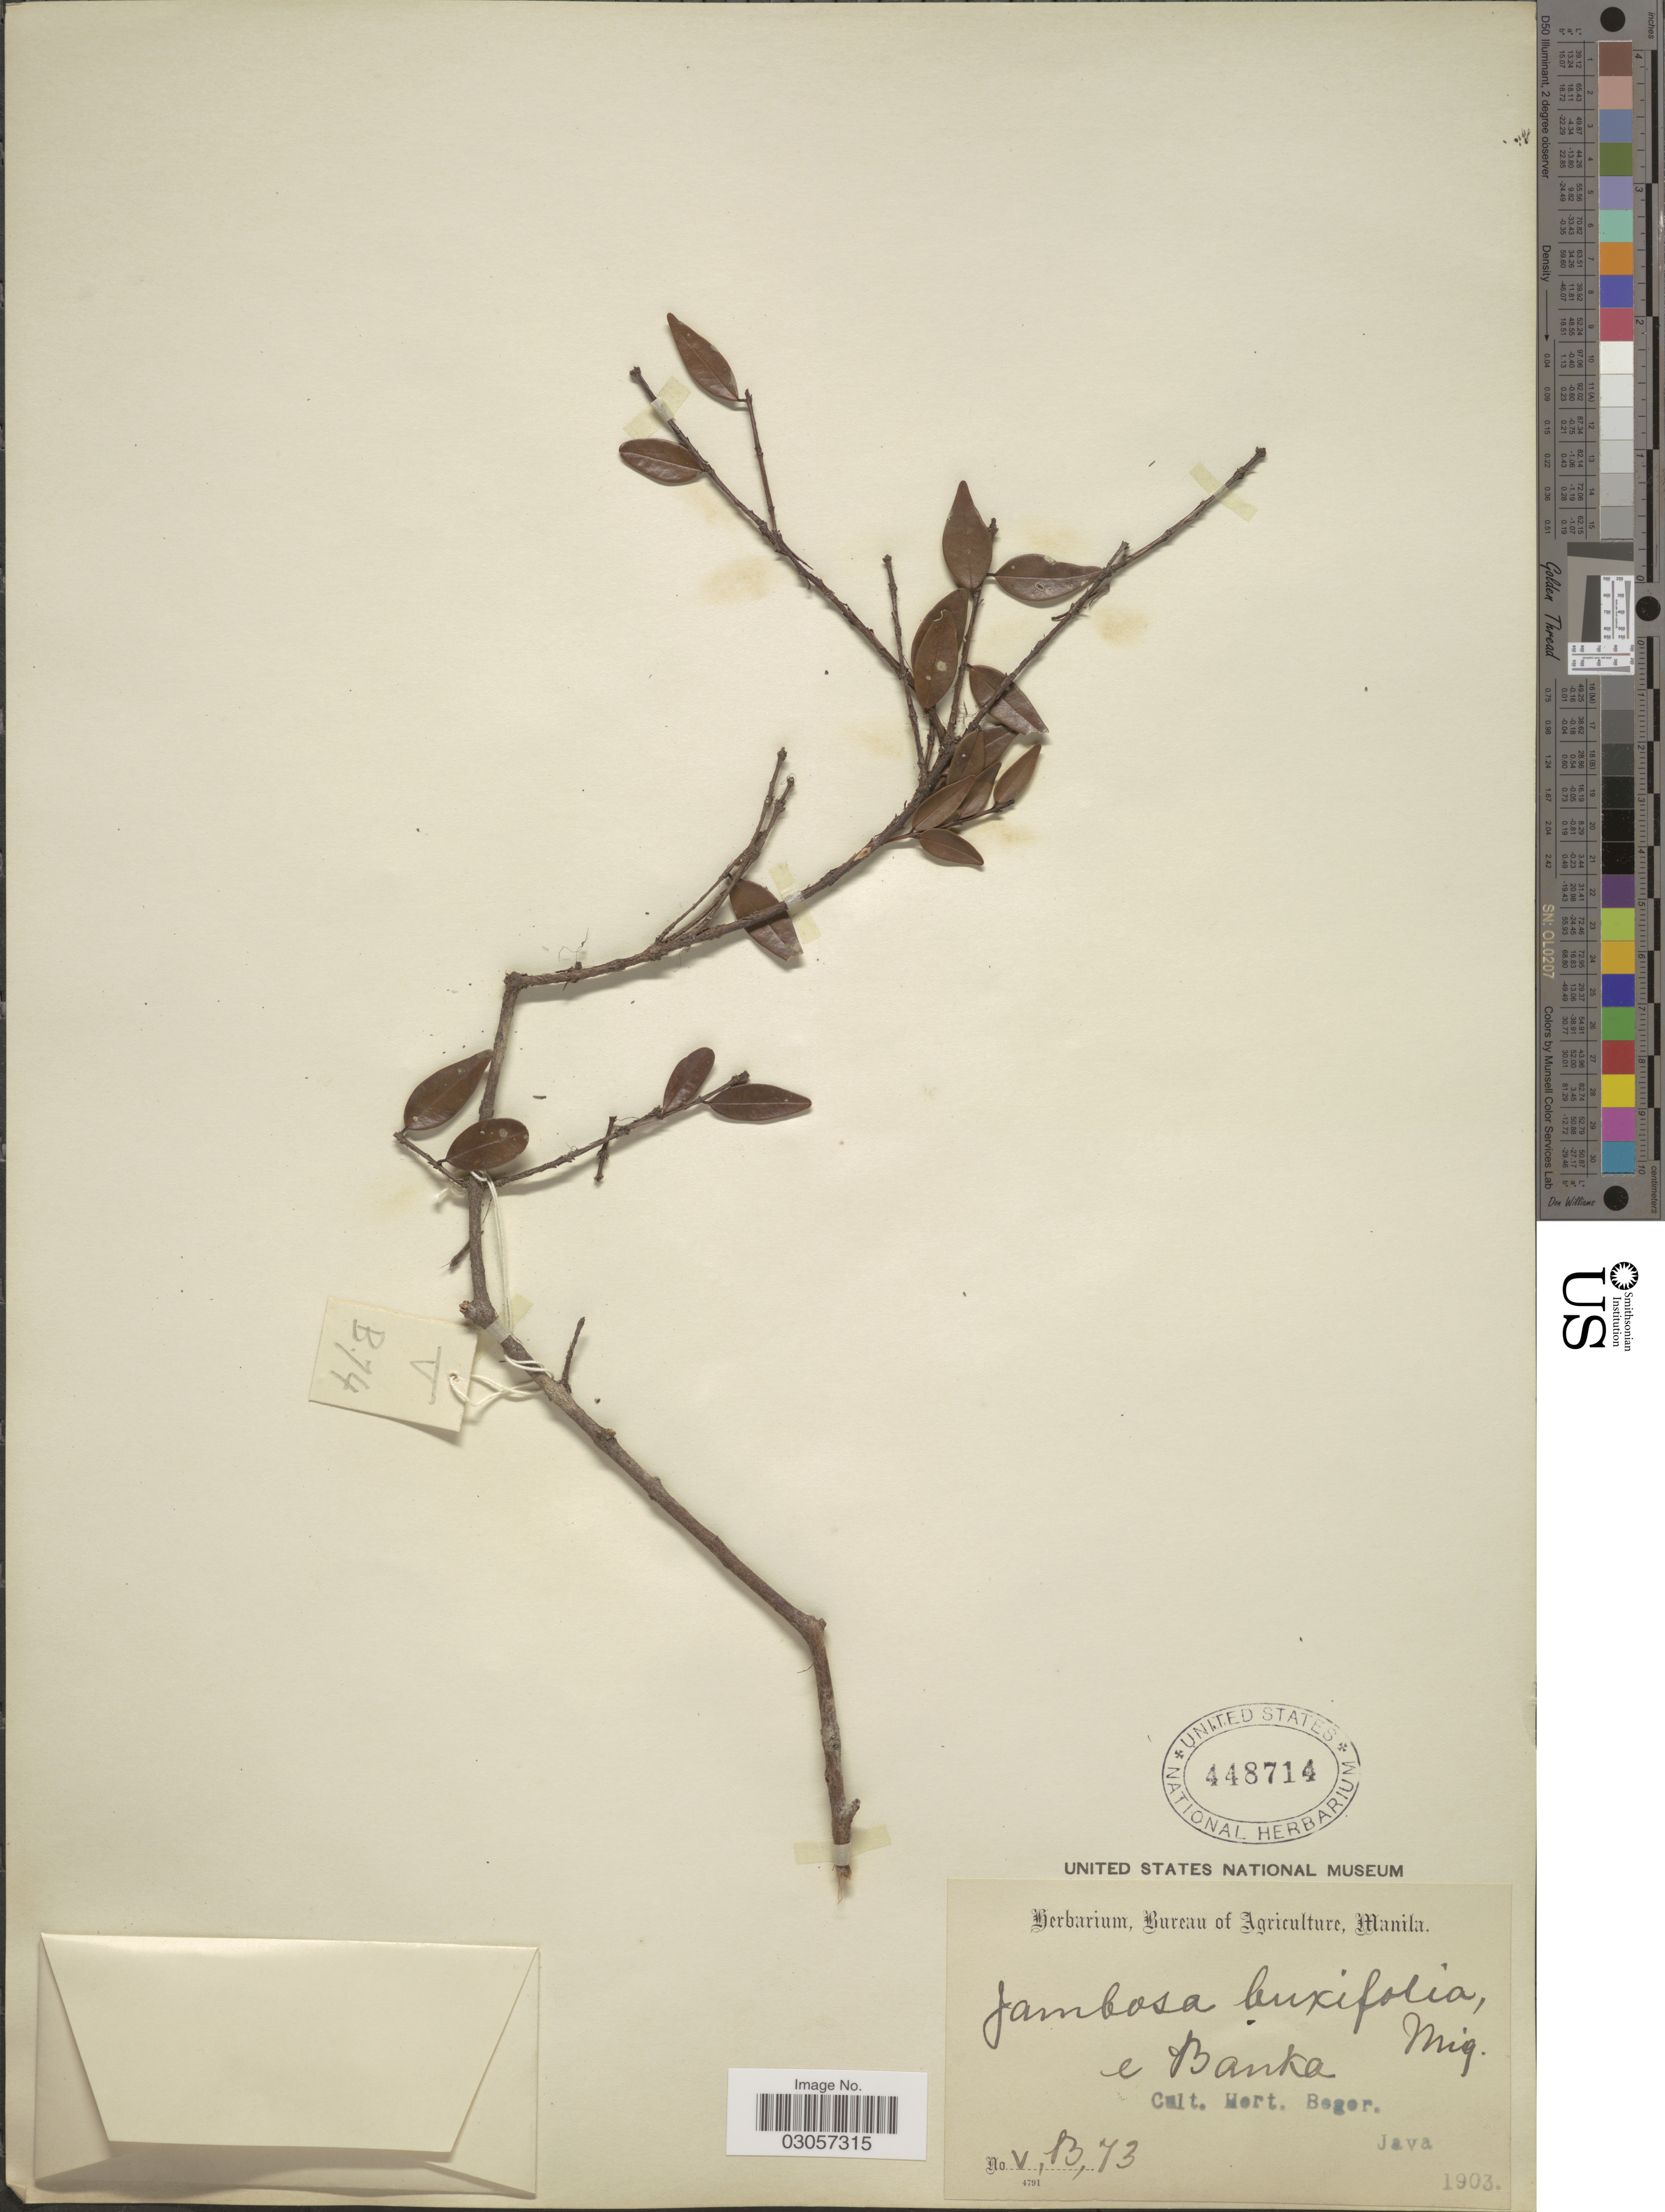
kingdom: Plantae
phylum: Tracheophyta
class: Magnoliopsida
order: Myrtales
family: Myrtaceae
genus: Syzygium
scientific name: Syzygium bankense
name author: (Hassk.) Merr. & L.M. Perry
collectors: Ex herb. Bureau of Agriculture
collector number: V,B, 73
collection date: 1903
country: Indonesia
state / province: Java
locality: Banka [unsure placement] Cult. Hort. Bogor.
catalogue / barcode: US 448714